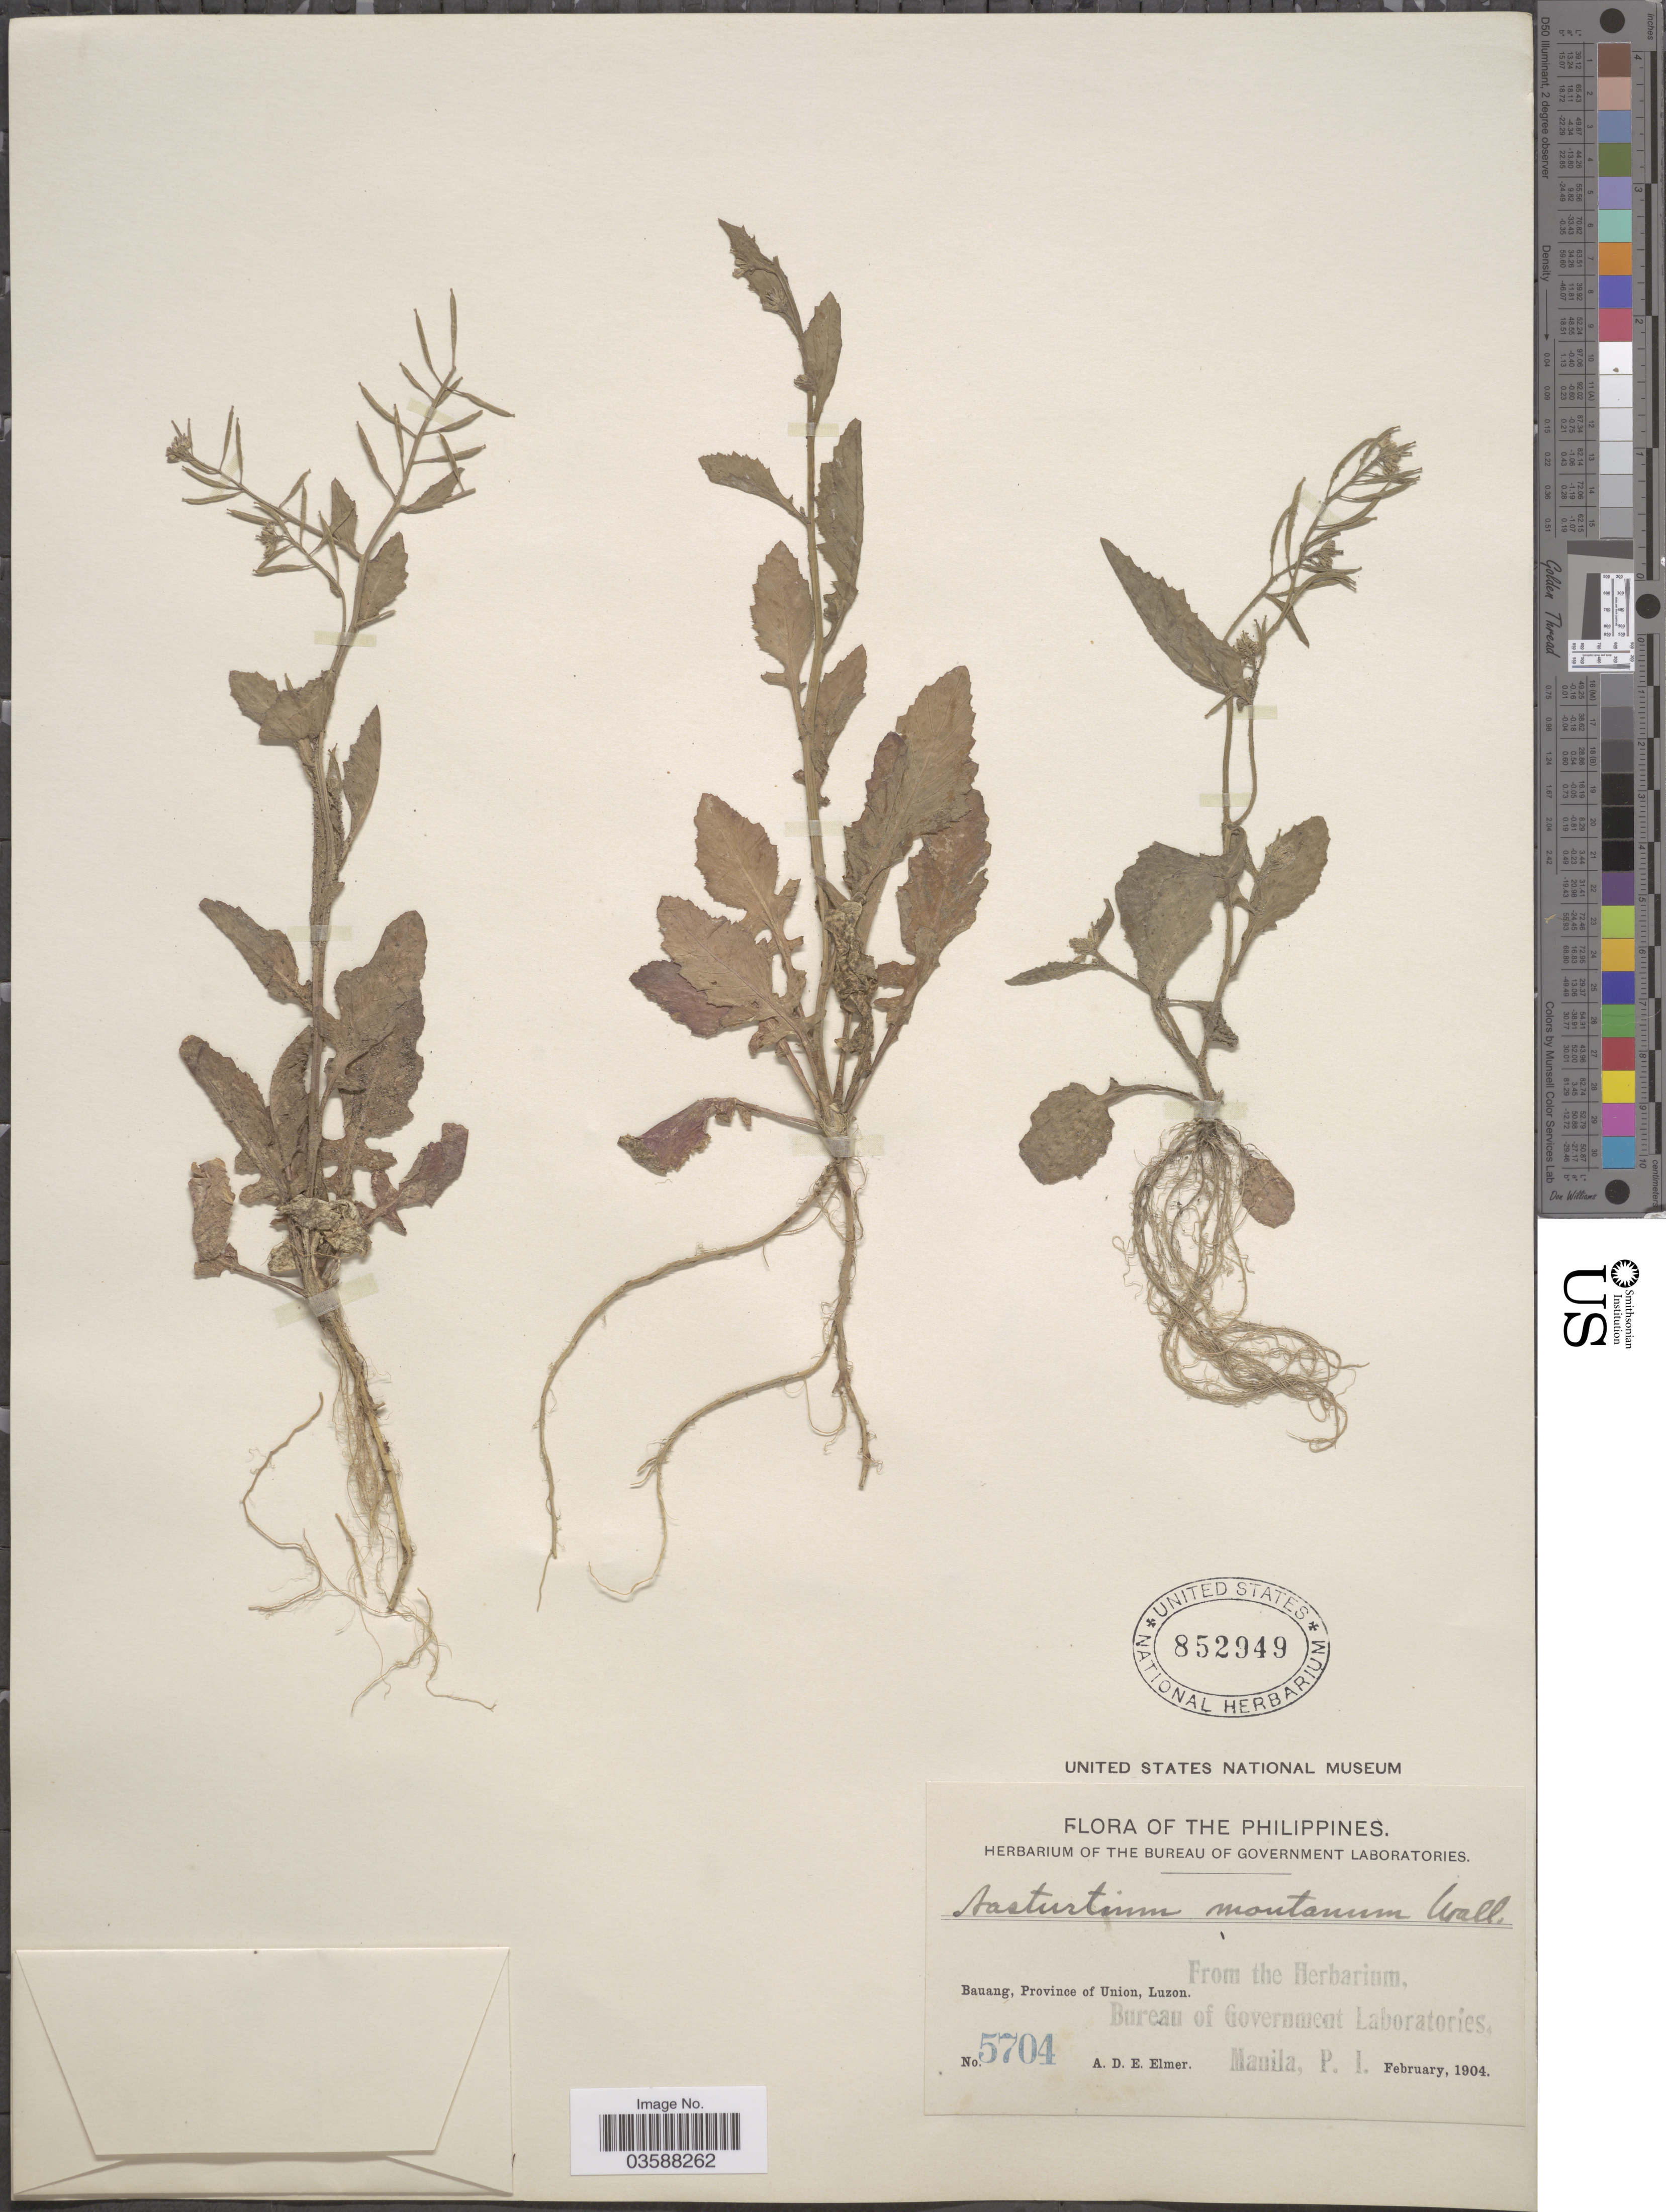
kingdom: Plantae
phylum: Tracheophyta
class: Magnoliopsida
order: Brassicales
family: Brassicaceae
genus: Rorippa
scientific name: Rorippa indica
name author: (L.) Hiern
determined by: Strong, M. T., (US), Smithsonian Institution - National Museum of Natural History (UNITED STATES)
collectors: A. D. E. Elmer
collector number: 5704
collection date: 1904-02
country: Philippines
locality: Bauang, Province of Union, Luzon.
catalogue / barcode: US 852949